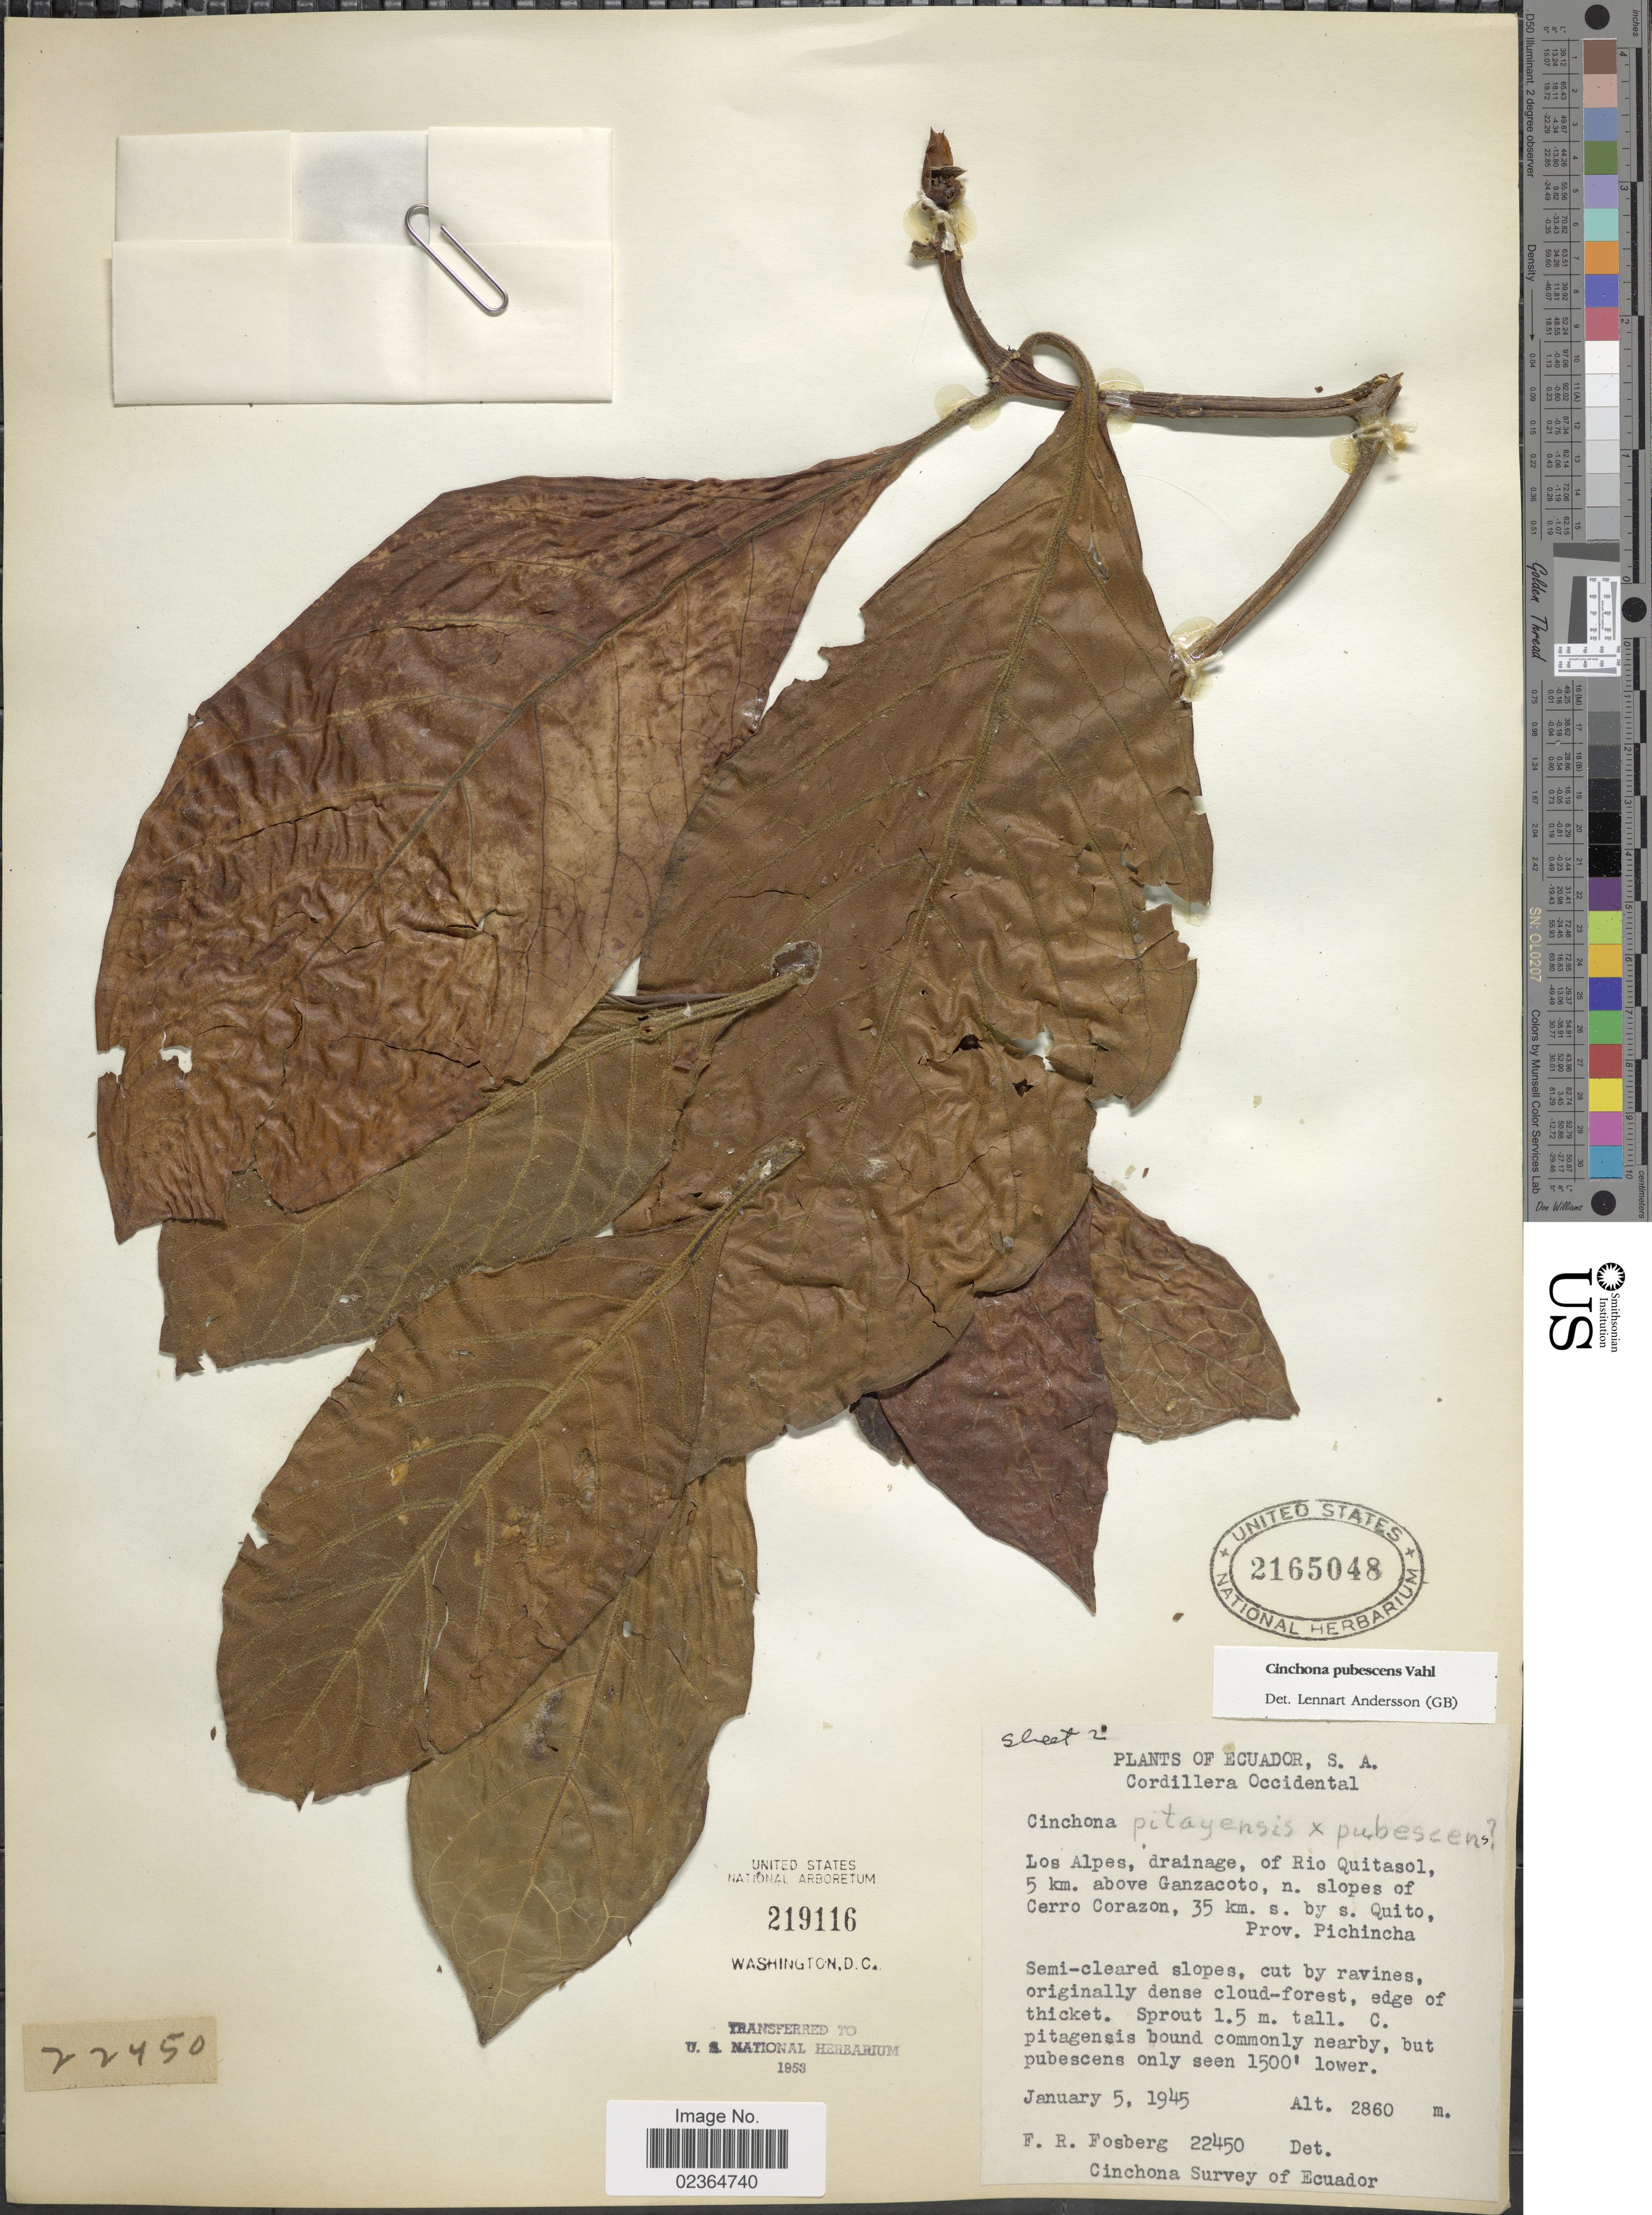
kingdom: Plantae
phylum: Tracheophyta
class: Magnoliopsida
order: Gentianales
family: Rubiaceae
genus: Cinchona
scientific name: Cinchona pubescens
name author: Vahl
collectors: F. R. Fosberg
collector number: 22450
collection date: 1945-01-05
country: Ecuador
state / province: Pichincha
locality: Cordillera Occidental. Los Alpes, drainage of Rio Quitasol, 5 km. above Ganzacoto, n. slopes of Cerro Corazon, 35 km. s. by s. Quito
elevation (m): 2860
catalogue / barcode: US 2165048